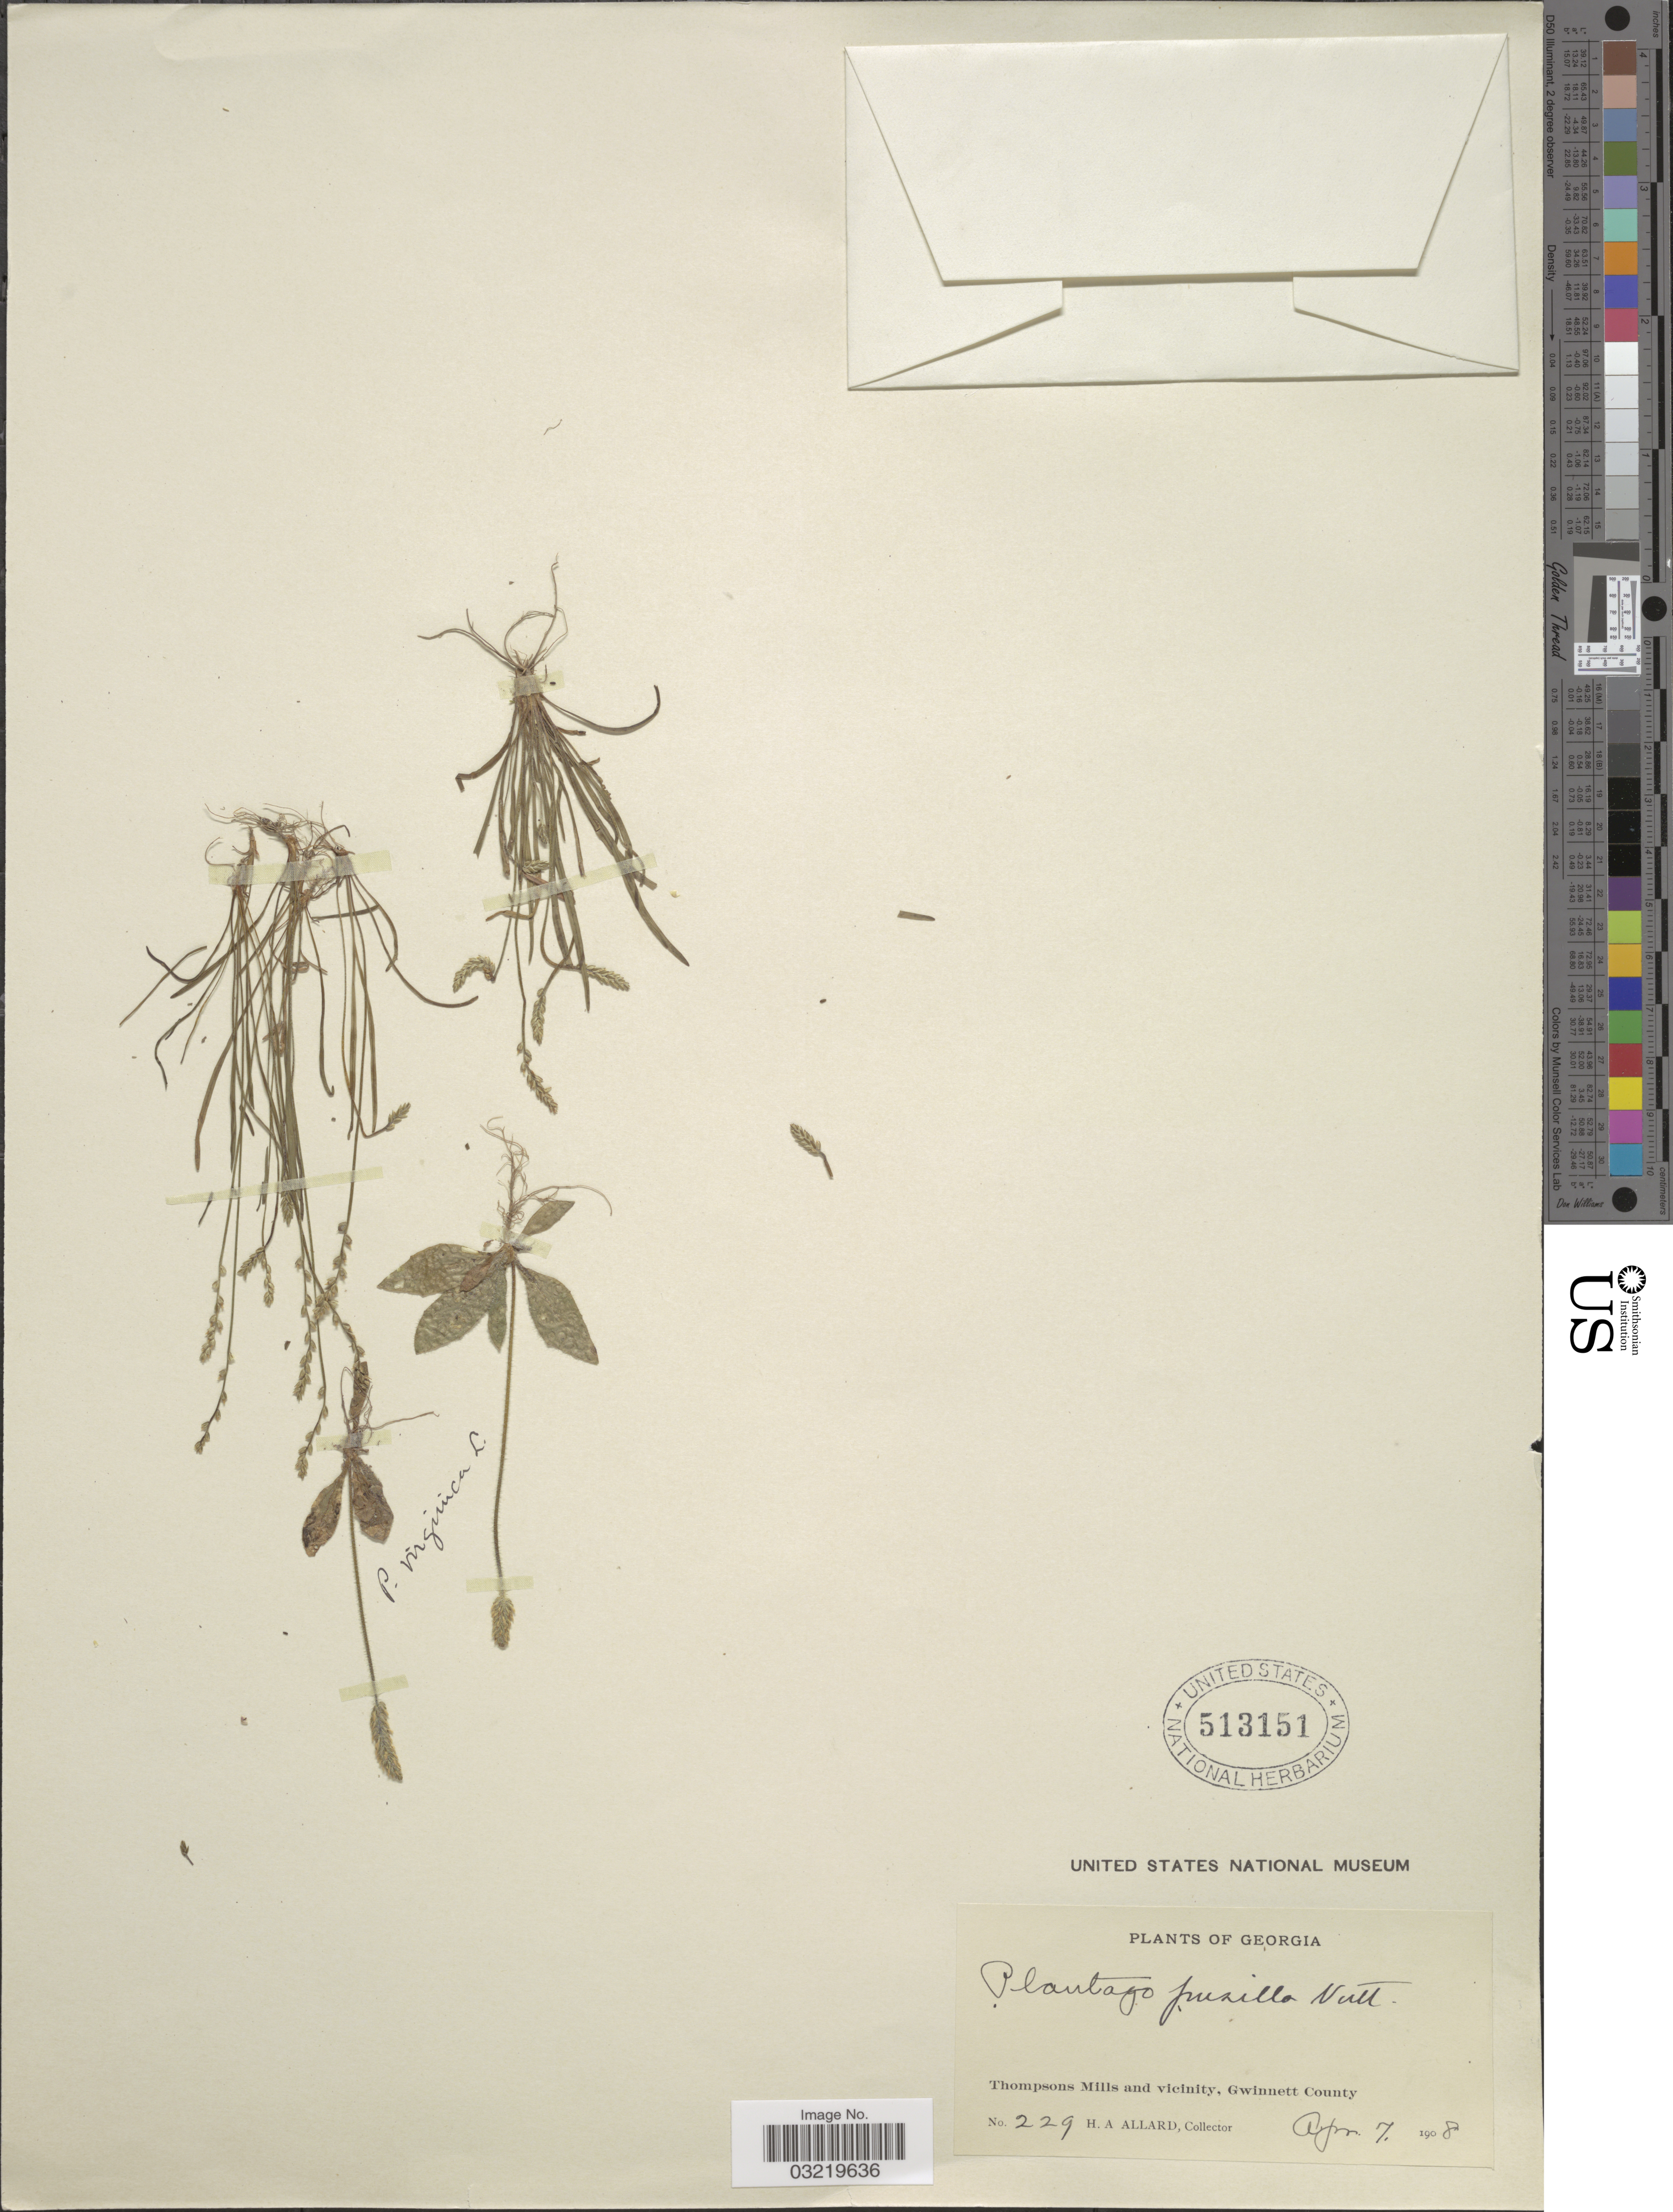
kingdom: Plantae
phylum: Tracheophyta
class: Magnoliopsida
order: Lamiales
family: Plantaginaceae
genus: Plantago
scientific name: Plantago pusilla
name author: Nutt.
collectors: H. A. Allard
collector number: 229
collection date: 1908-04-07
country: United States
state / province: Georgia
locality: Thompsons Milss and vicinity, Gwinnett County.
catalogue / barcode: US 513151